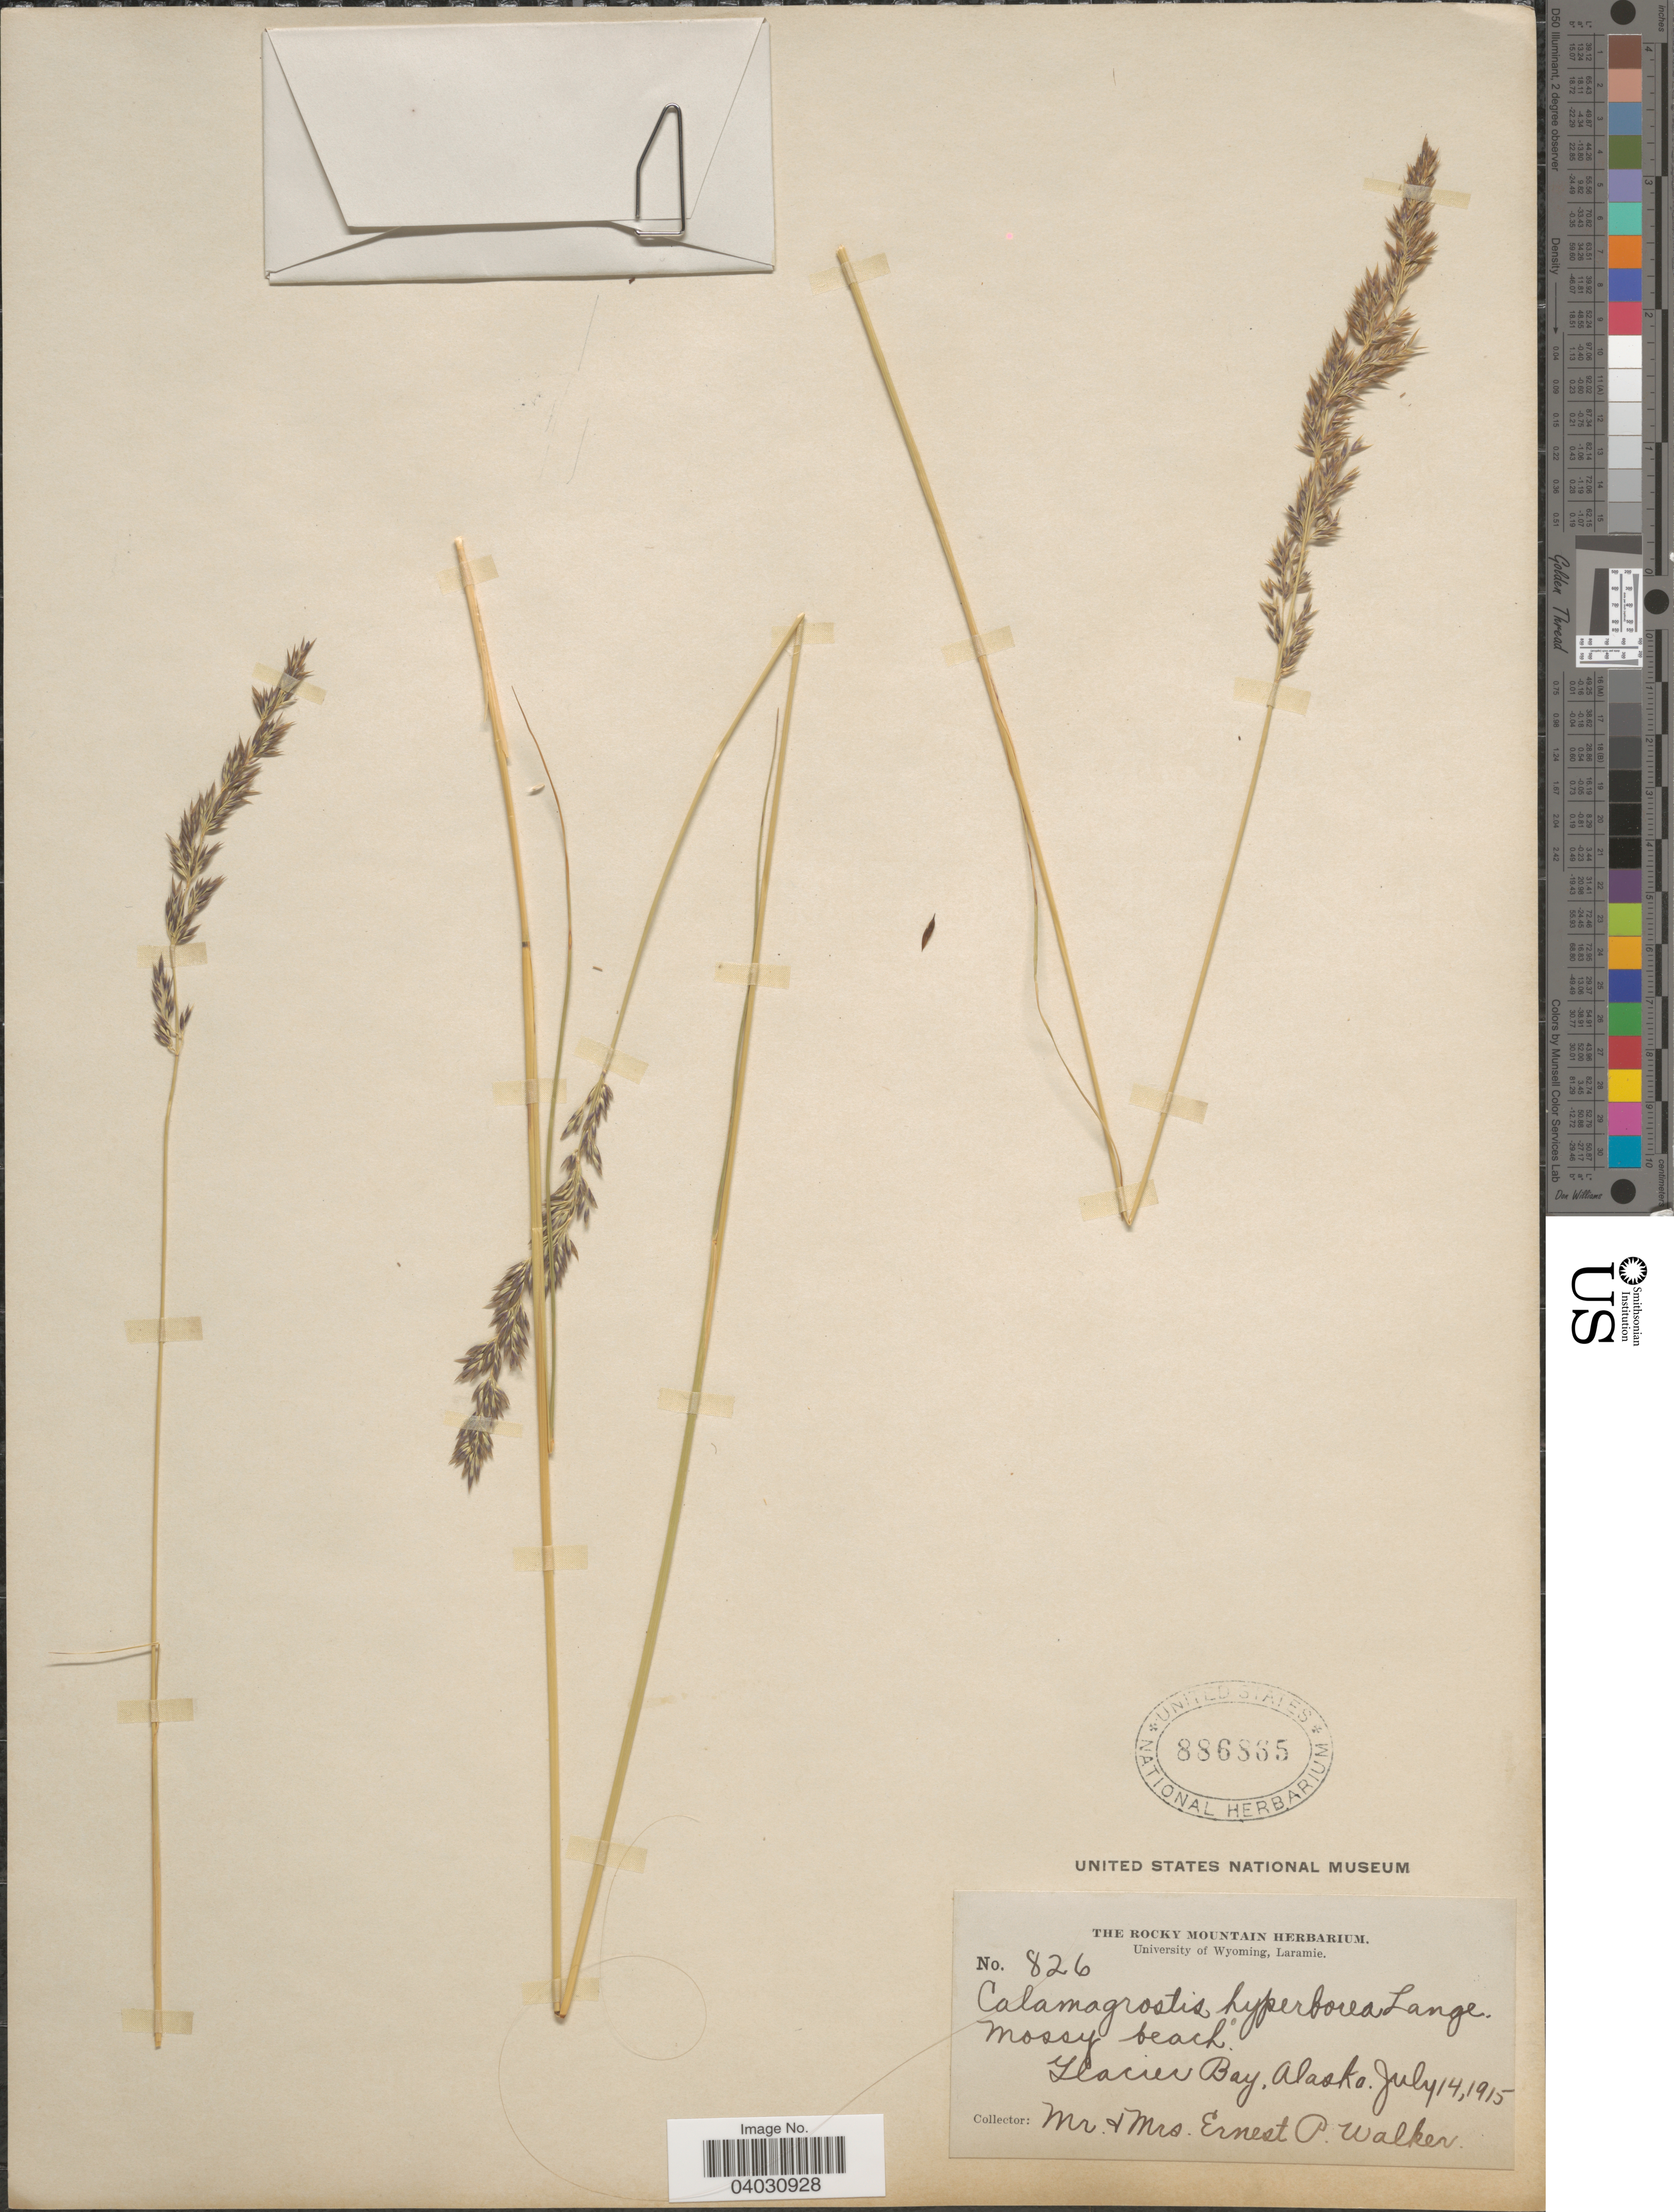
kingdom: Plantae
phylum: Tracheophyta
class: Liliopsida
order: Poales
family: Poaceae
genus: Calamagrostis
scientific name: Calamagrostis sp.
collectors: E. P. Walker & E. Walker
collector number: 826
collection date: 1915-07-14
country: United States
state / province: Alaska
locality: Glacier Bay.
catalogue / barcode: US 886865